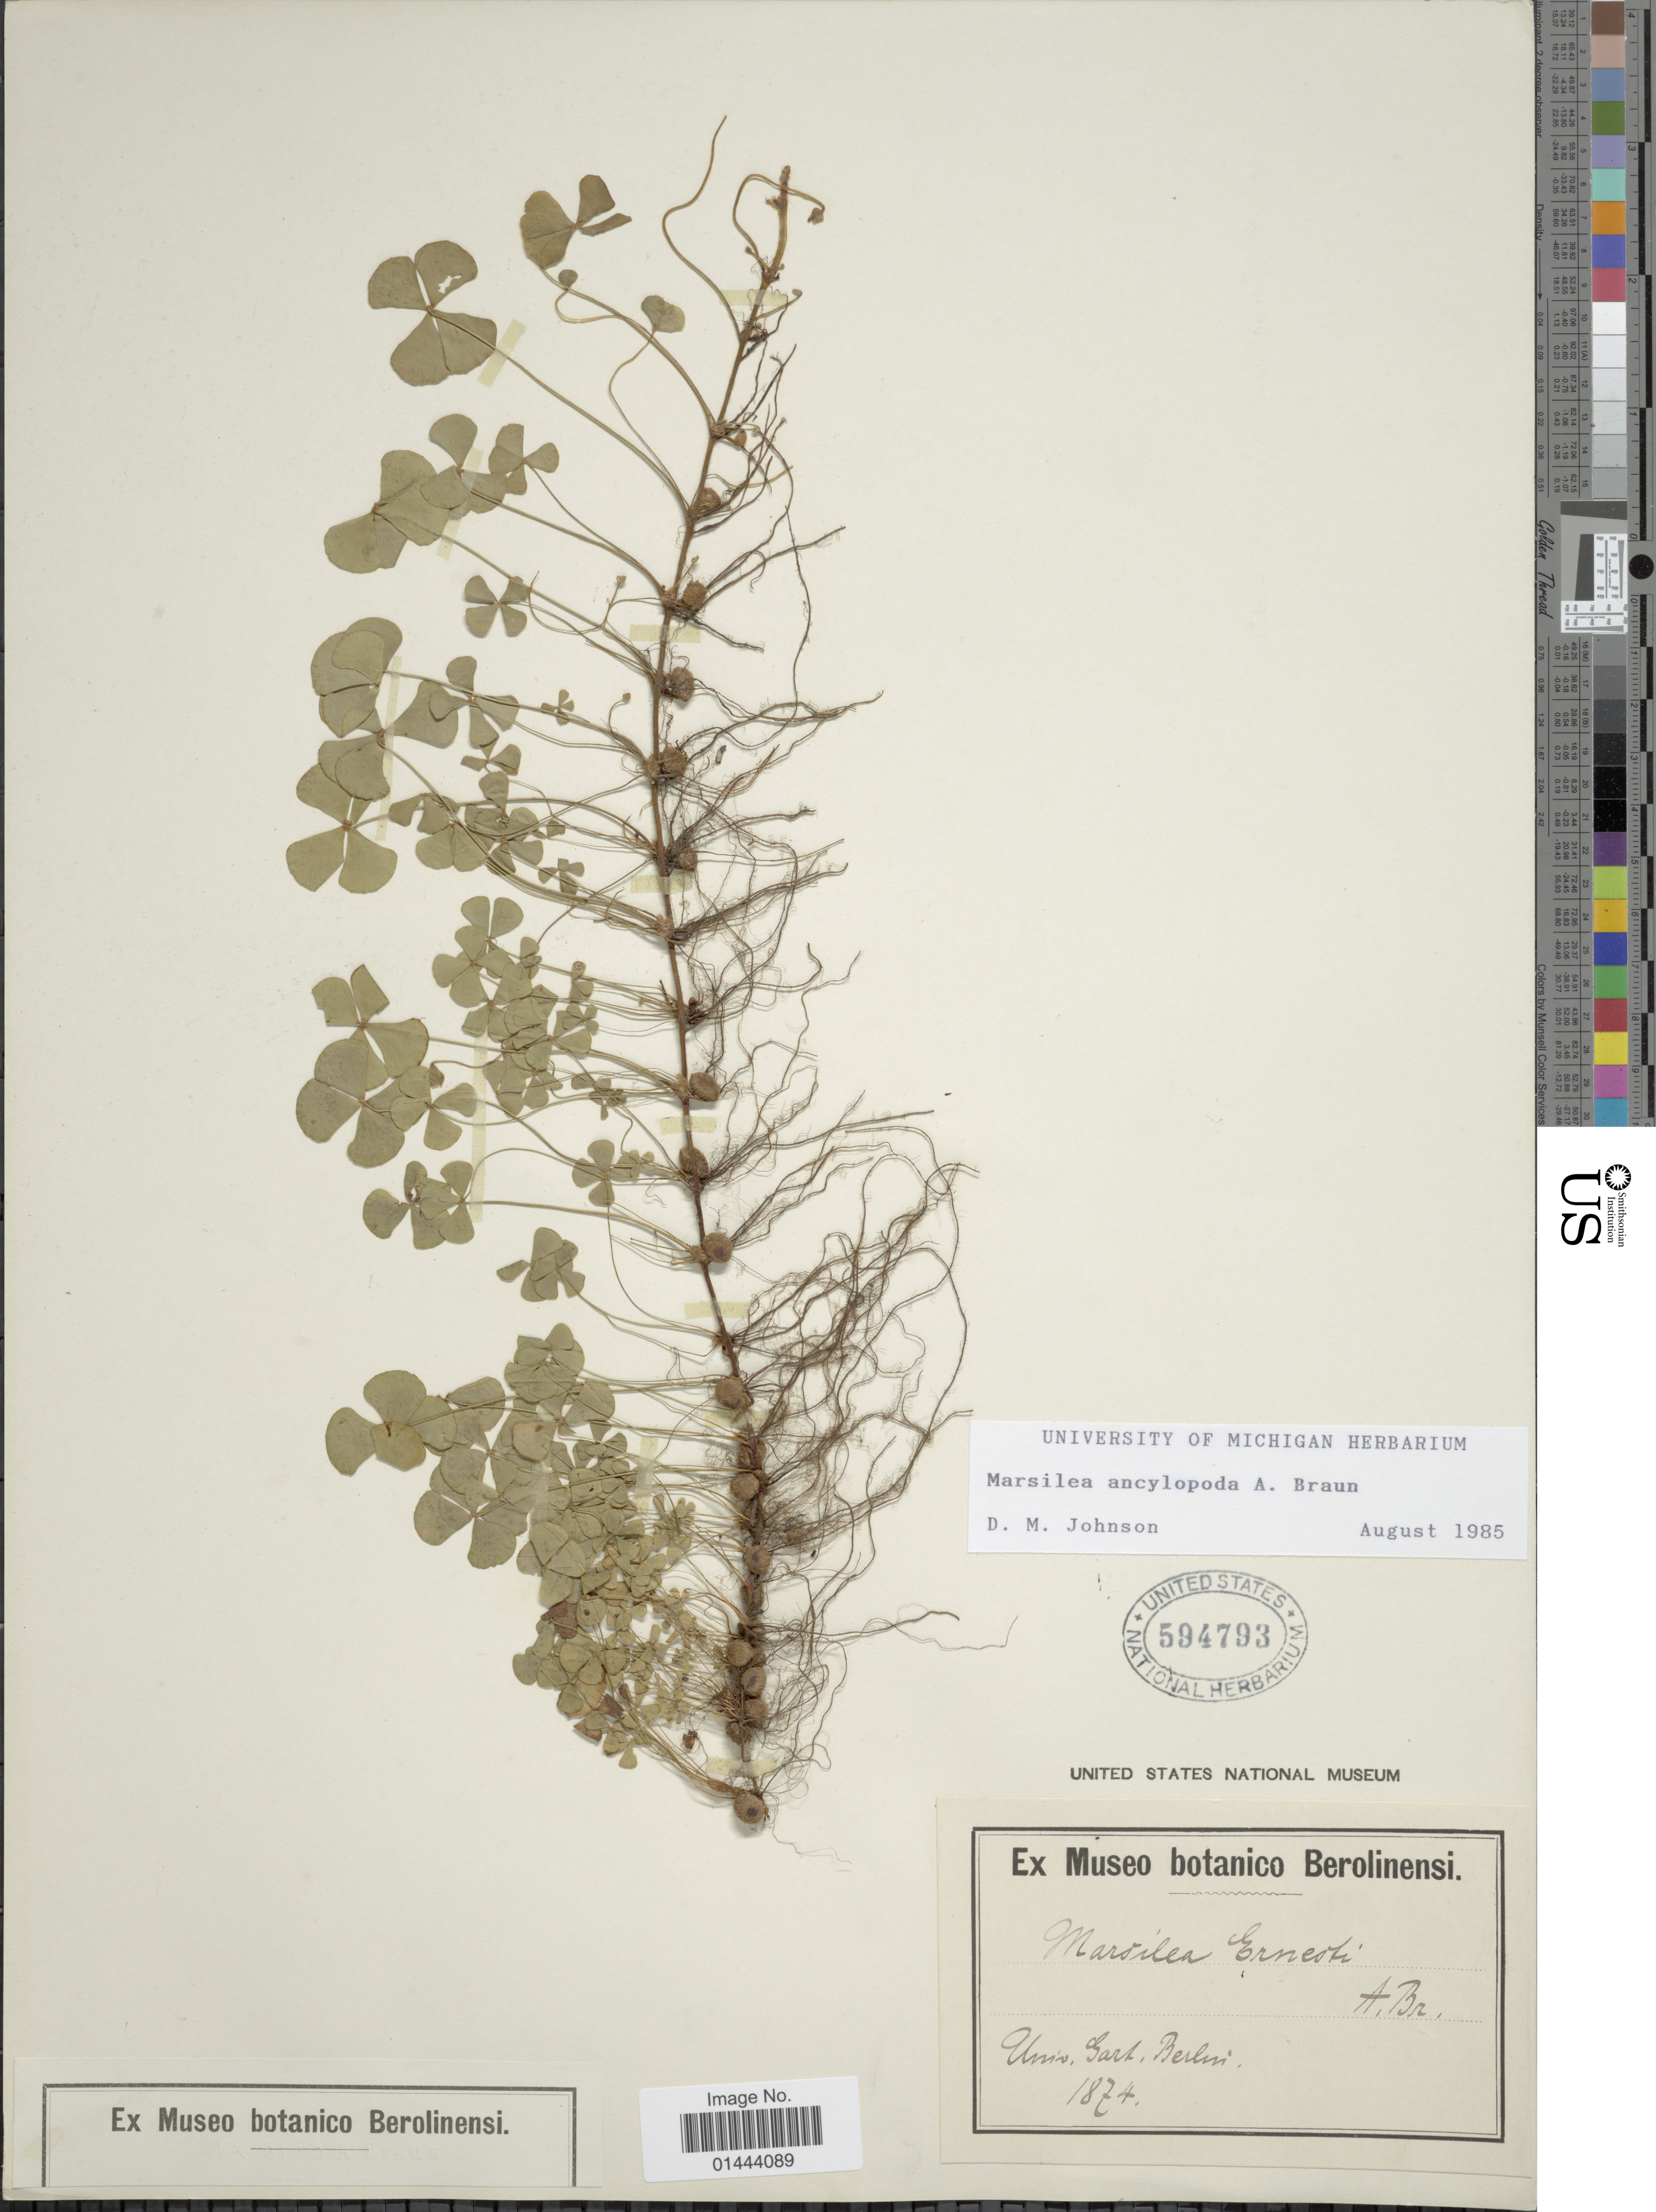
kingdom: Plantae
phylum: Tracheophyta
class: Polypodiopsida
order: Salviniales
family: Marsileaceae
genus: Marsilea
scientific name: Marsilea ancylopoda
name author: A. Braun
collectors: ex Museo Botanico Berolinensi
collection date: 1874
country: Germany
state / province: Berlin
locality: Univ. Gart. Berlin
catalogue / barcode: US 594793